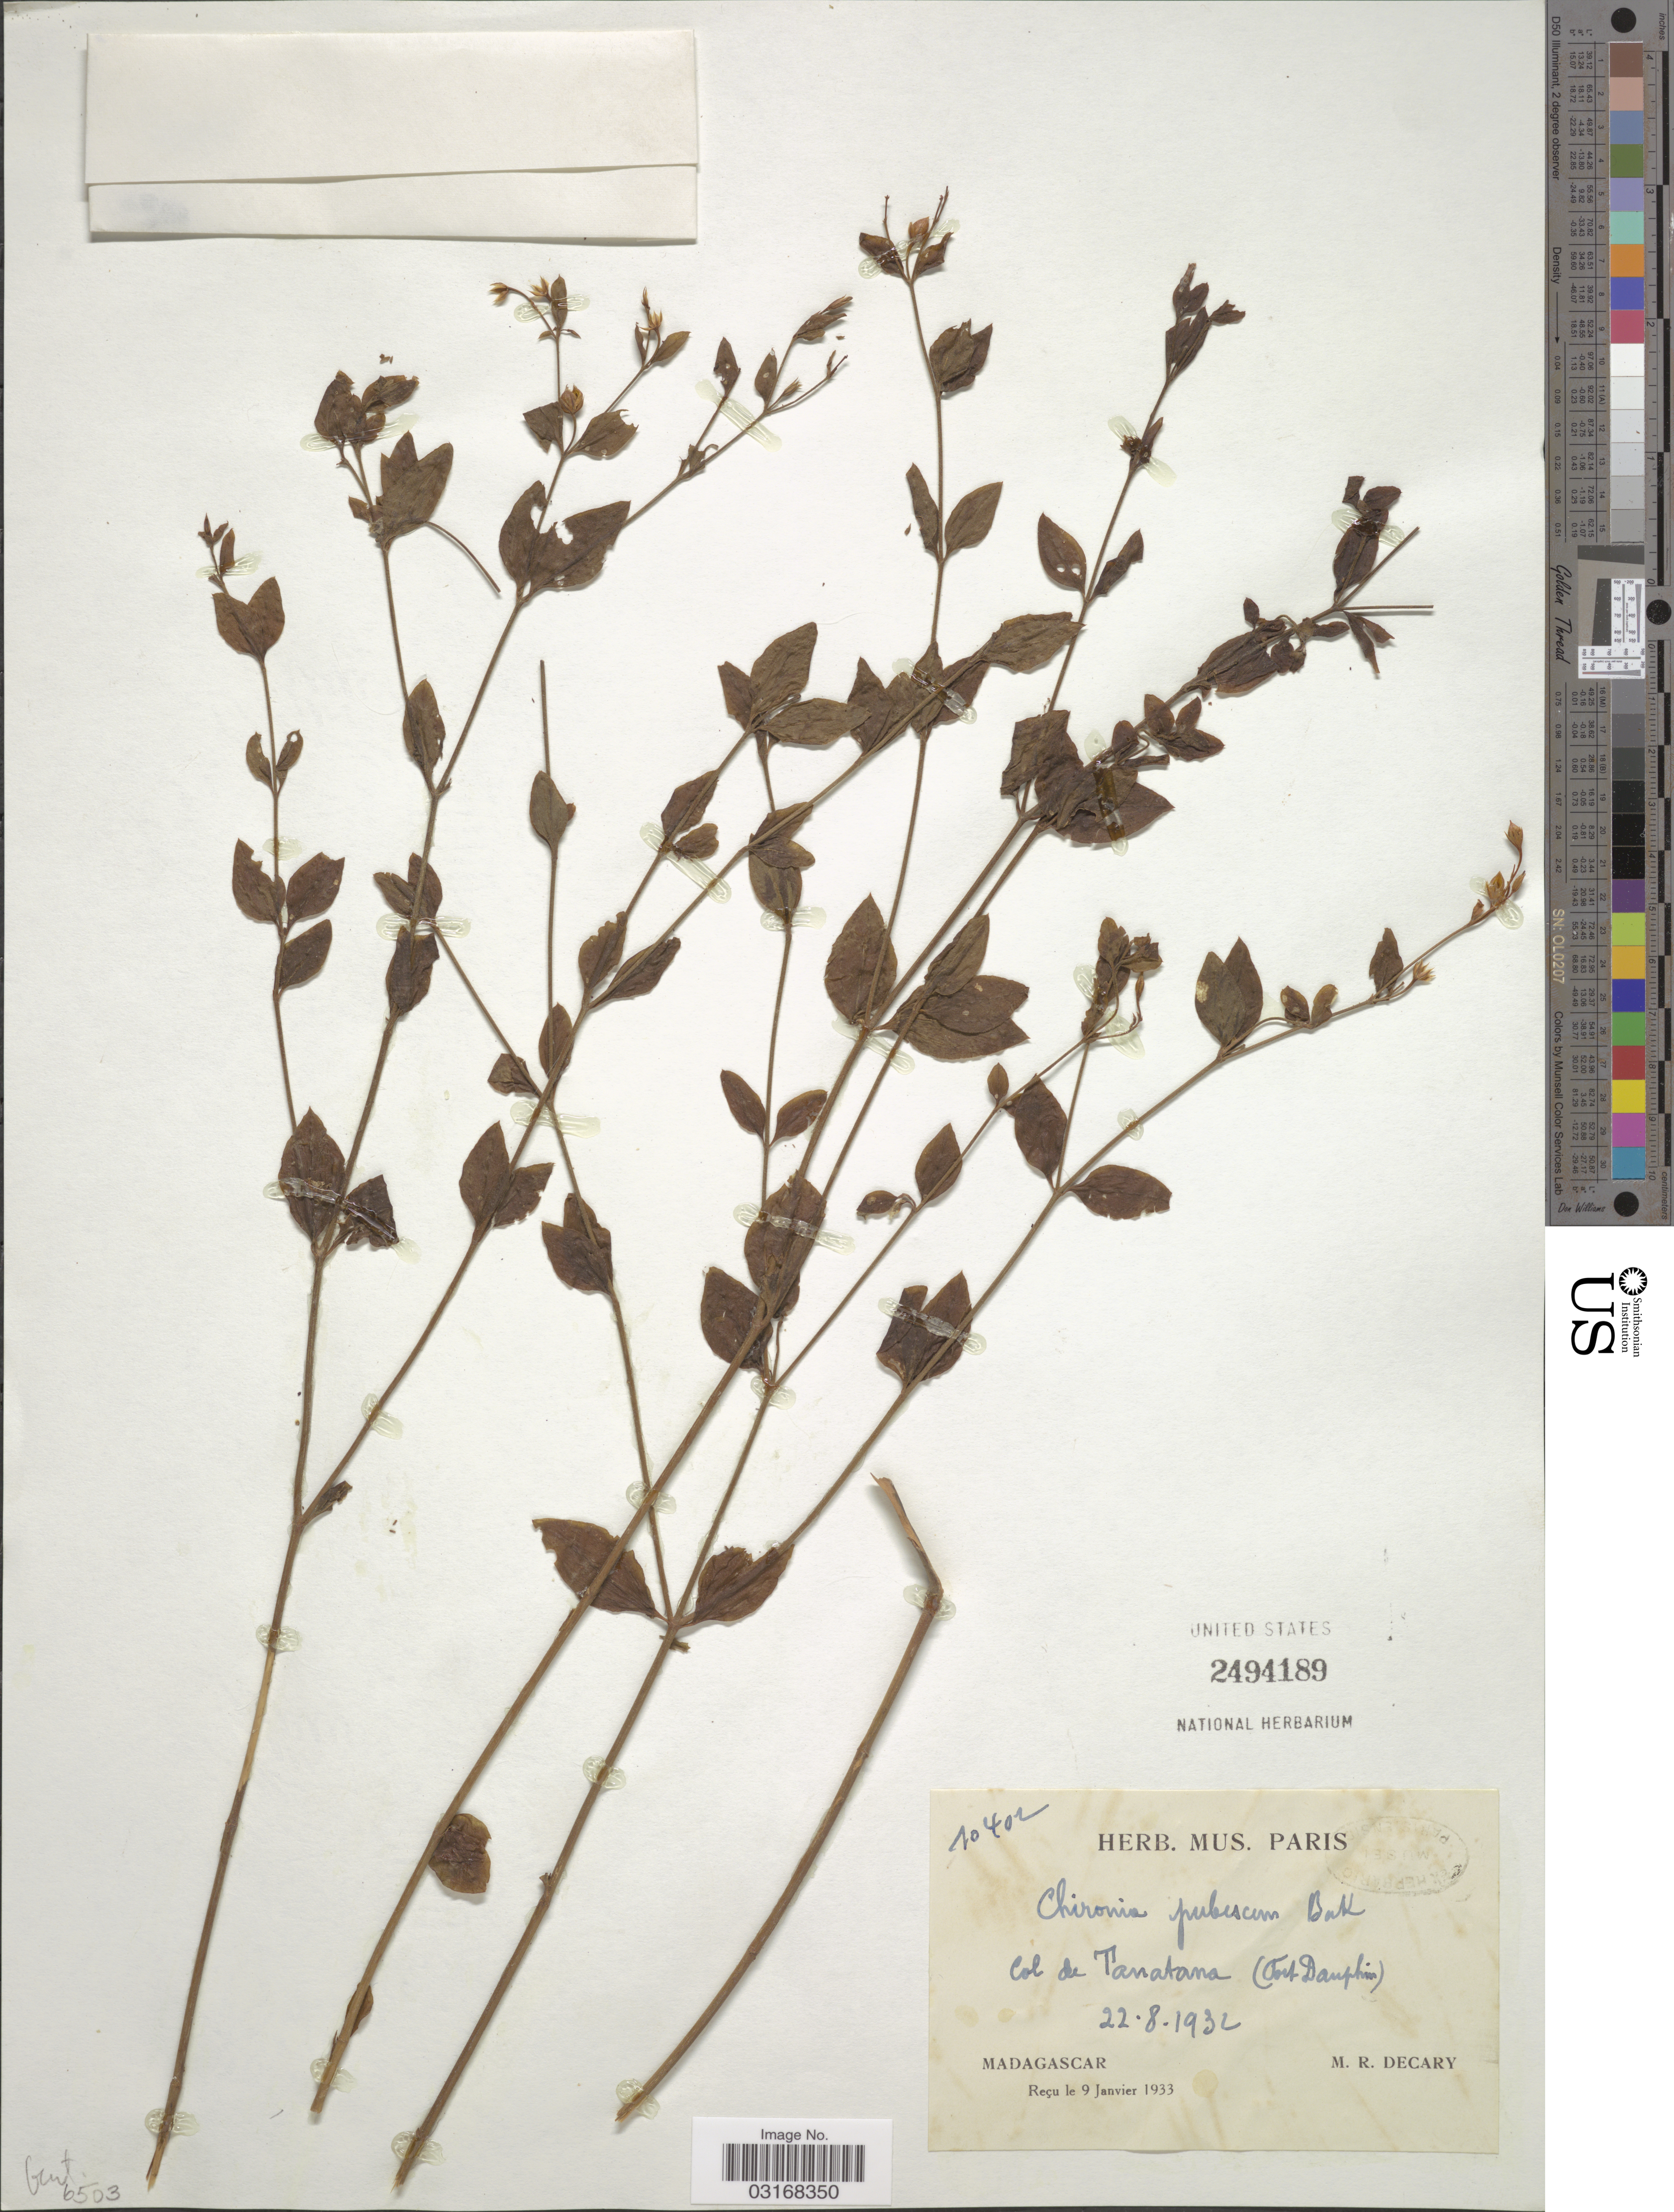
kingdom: Plantae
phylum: Tracheophyta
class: Magnoliopsida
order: Gentianales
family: Gentianaceae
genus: Chironia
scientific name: Chironia pubescens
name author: Baker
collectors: R. Decary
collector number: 10402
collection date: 1932-08-22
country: Madagascar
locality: Col de Tanatana (Fort Dauphin).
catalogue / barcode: US 2494189